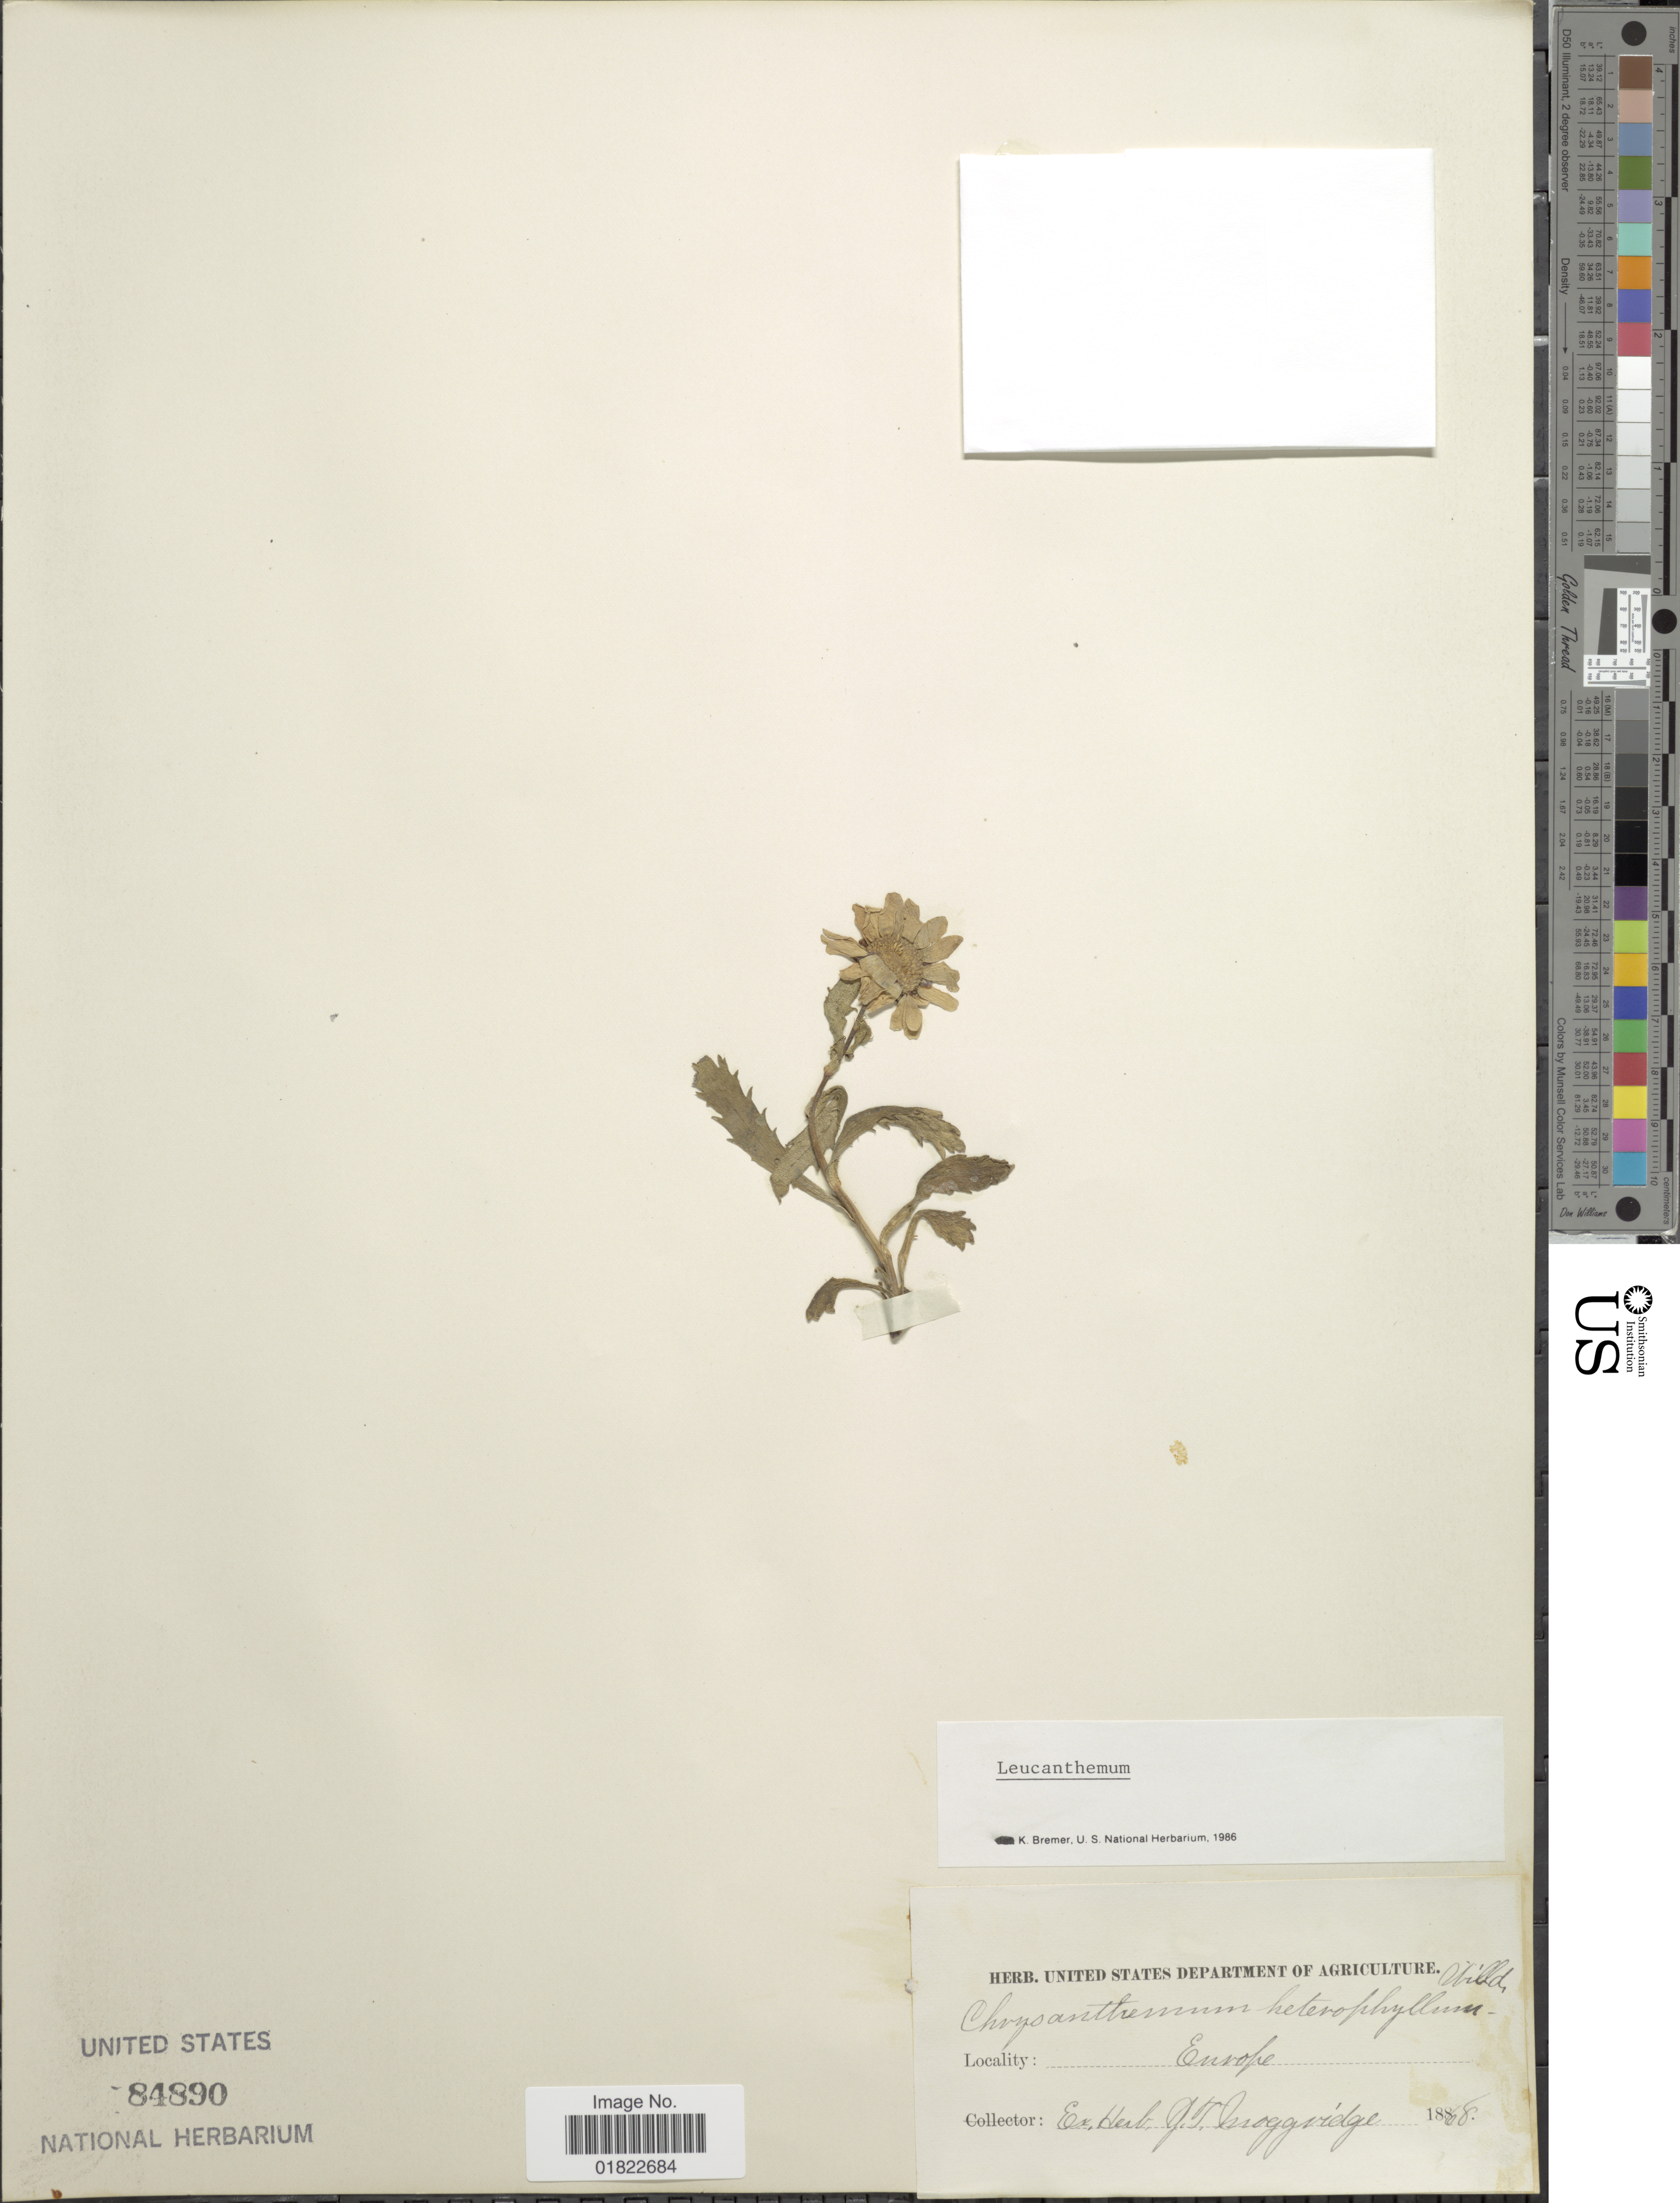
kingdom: Plantae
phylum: Tracheophyta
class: Magnoliopsida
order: Asterales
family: Asteraceae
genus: Leucanthemum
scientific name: Leucanthemum heterophyllum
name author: Willd.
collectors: ex herb. J.T. Moggridge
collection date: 1868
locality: Europe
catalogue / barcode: US 84890